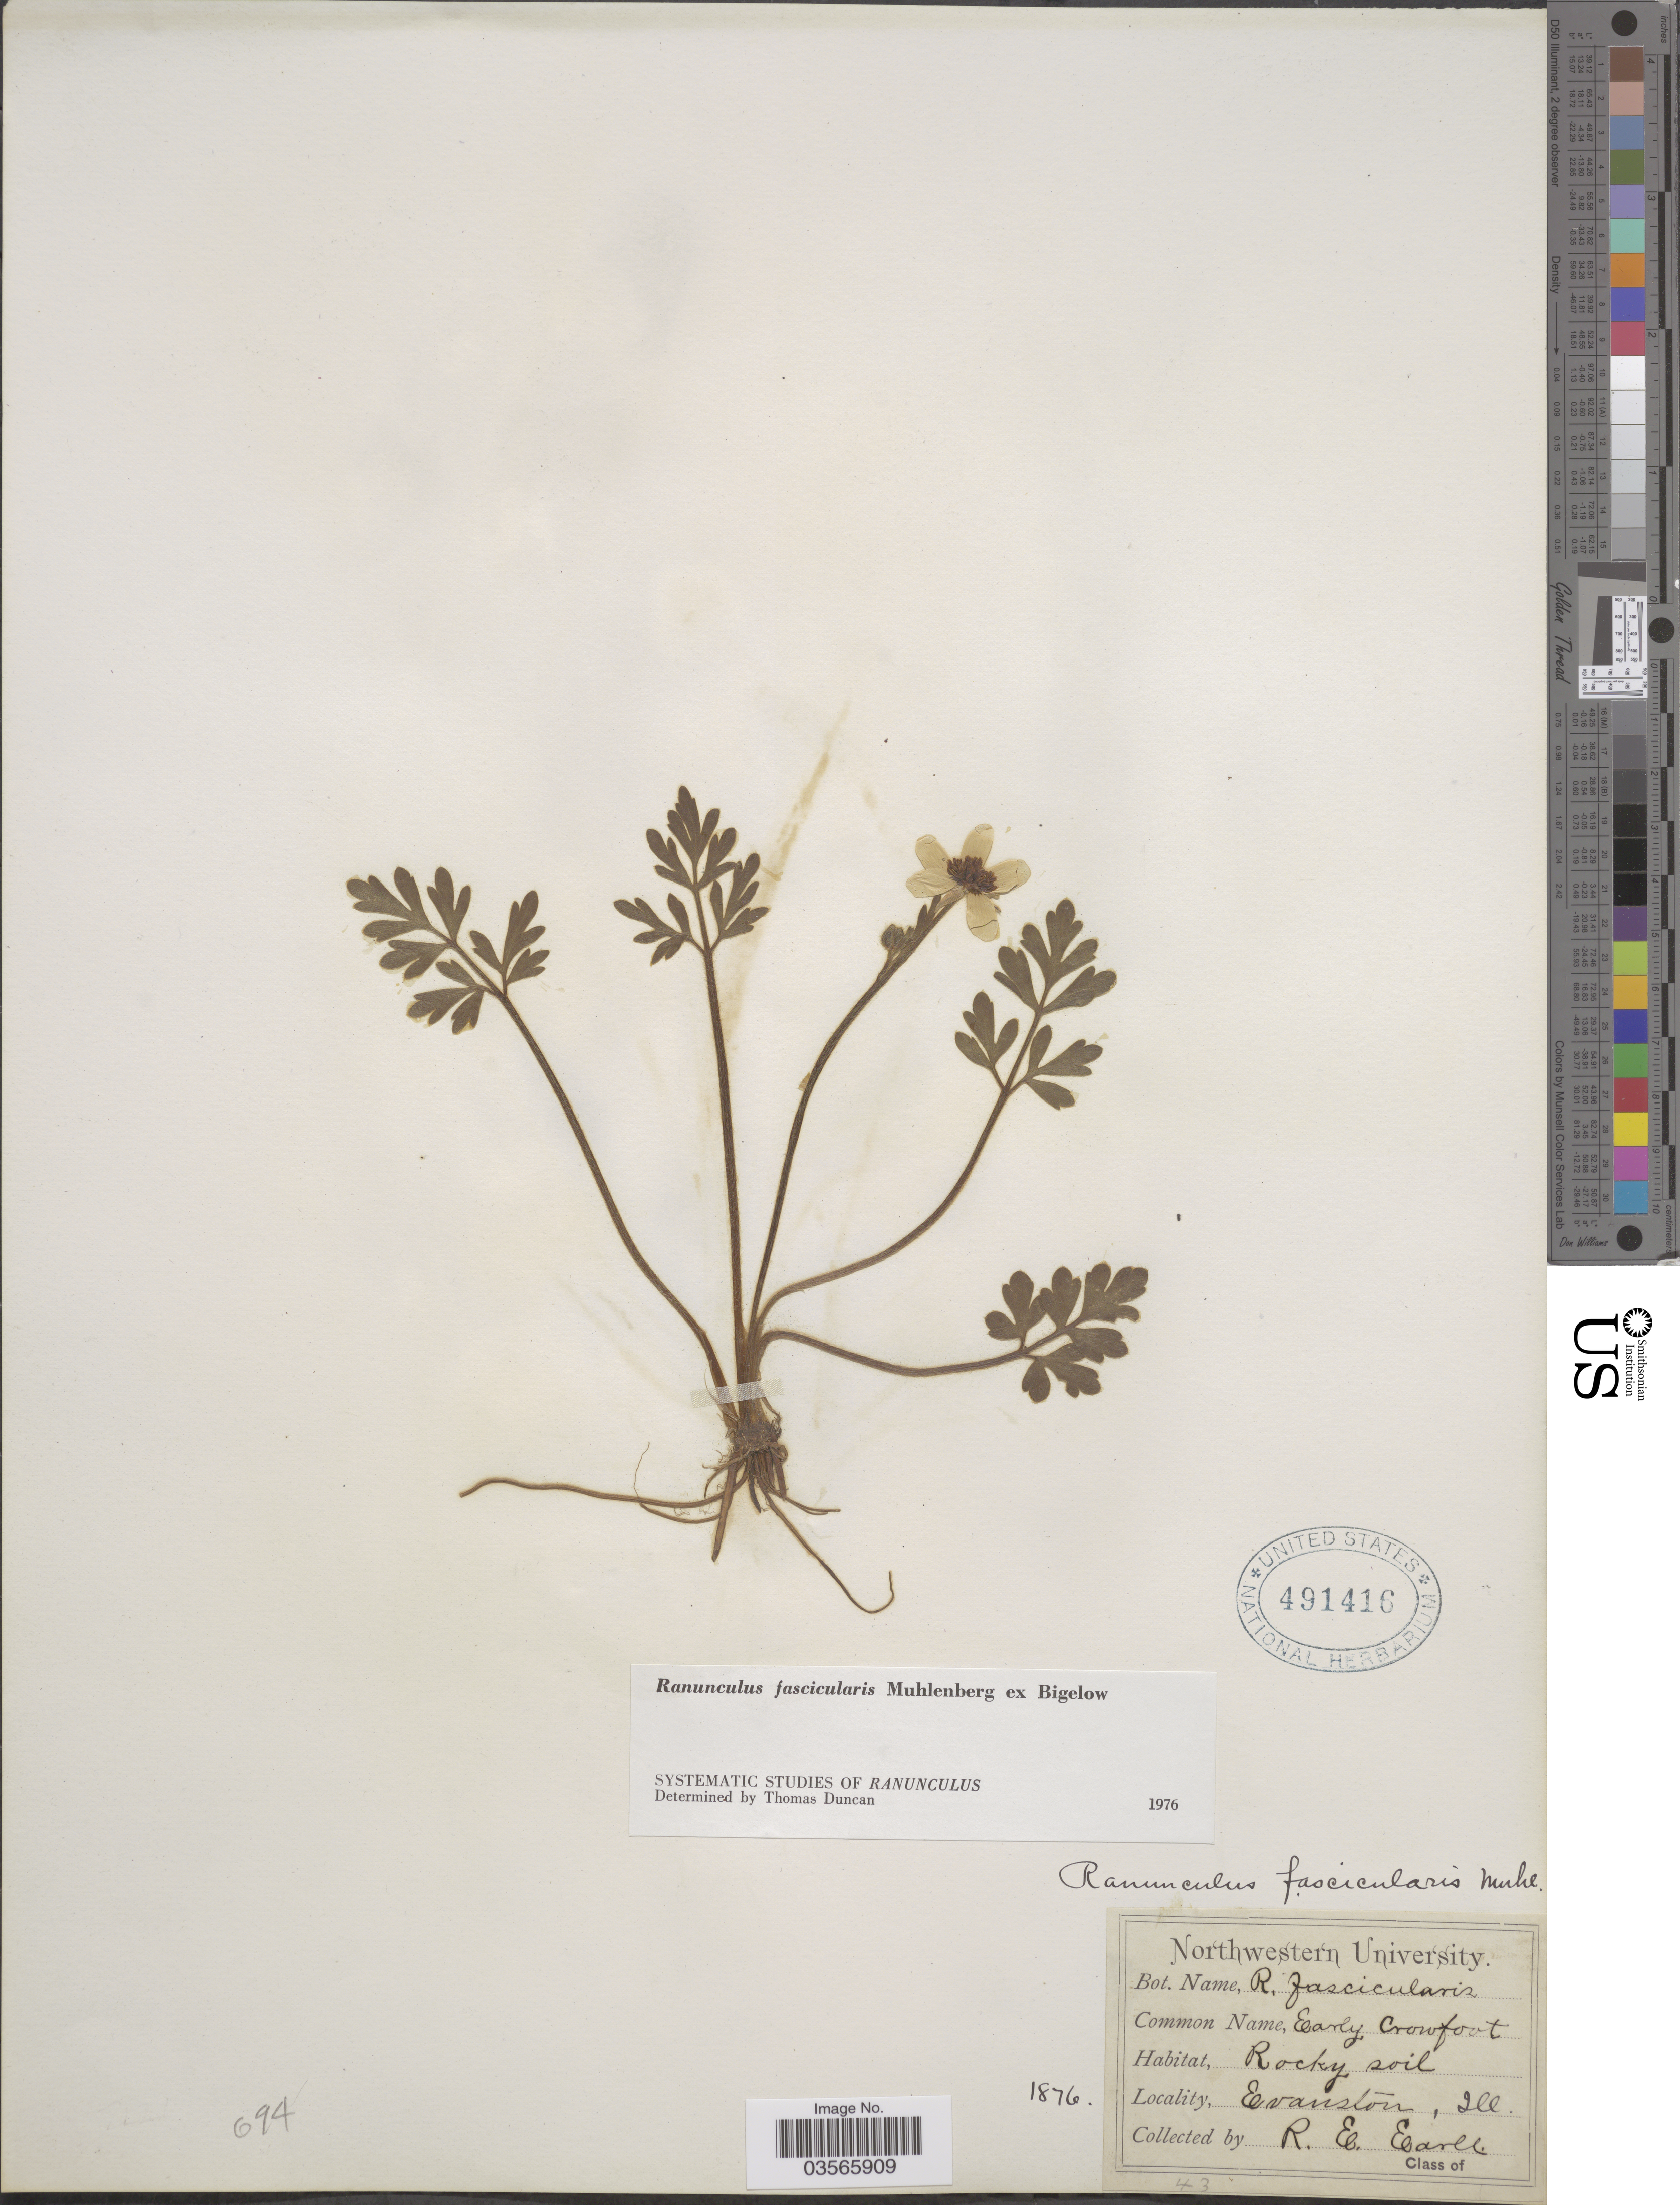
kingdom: Plantae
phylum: Tracheophyta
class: Magnoliopsida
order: Ranunculales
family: Ranunculaceae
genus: Ranunculus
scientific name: Ranunculus fascicularis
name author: Muhl. ex Bigelow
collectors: R. Earle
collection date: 1876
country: United States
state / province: Illinois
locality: Evanston.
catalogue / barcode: US 491416